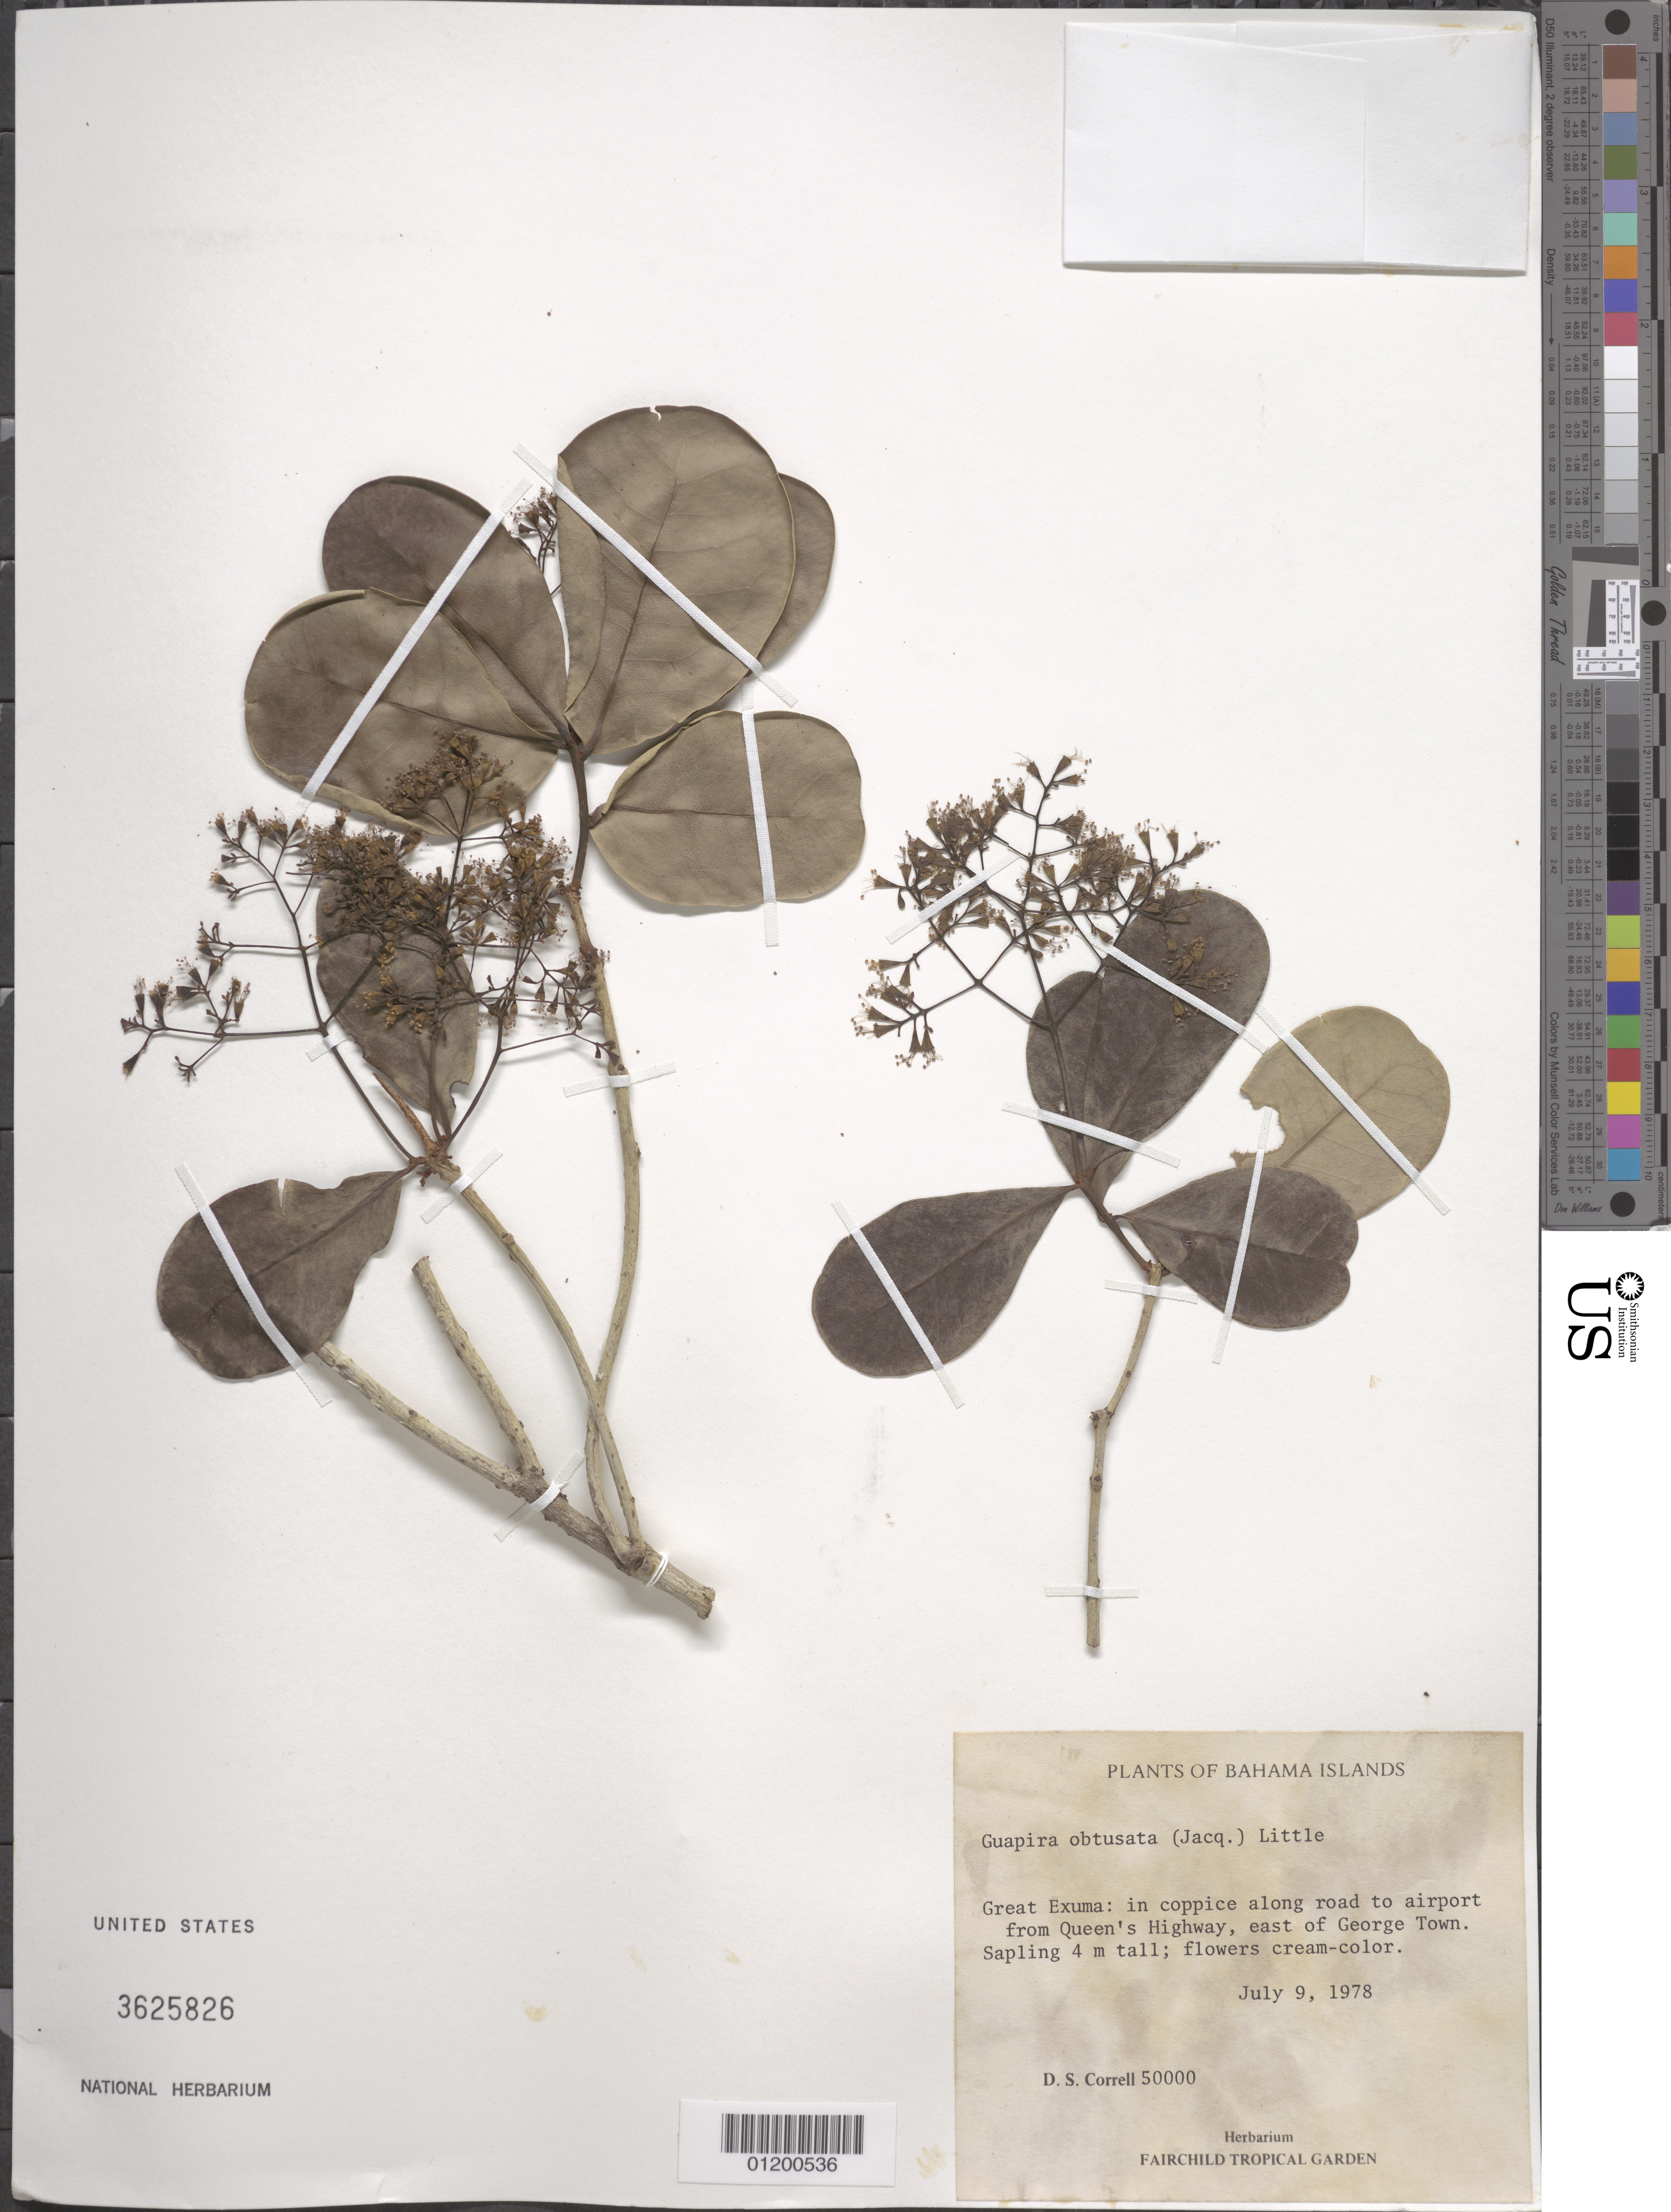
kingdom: Plantae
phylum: Tracheophyta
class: Magnoliopsida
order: Caryophyllales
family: Nyctaginaceae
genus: Guapira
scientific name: Guapira obtusata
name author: (Jacq.) Little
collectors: D. S. Correll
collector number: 50000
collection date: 1978-07-09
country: Bahamas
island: Great Exuma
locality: In coppice along road to airport from Queen's Highway, E of George Town.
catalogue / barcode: US 3625826